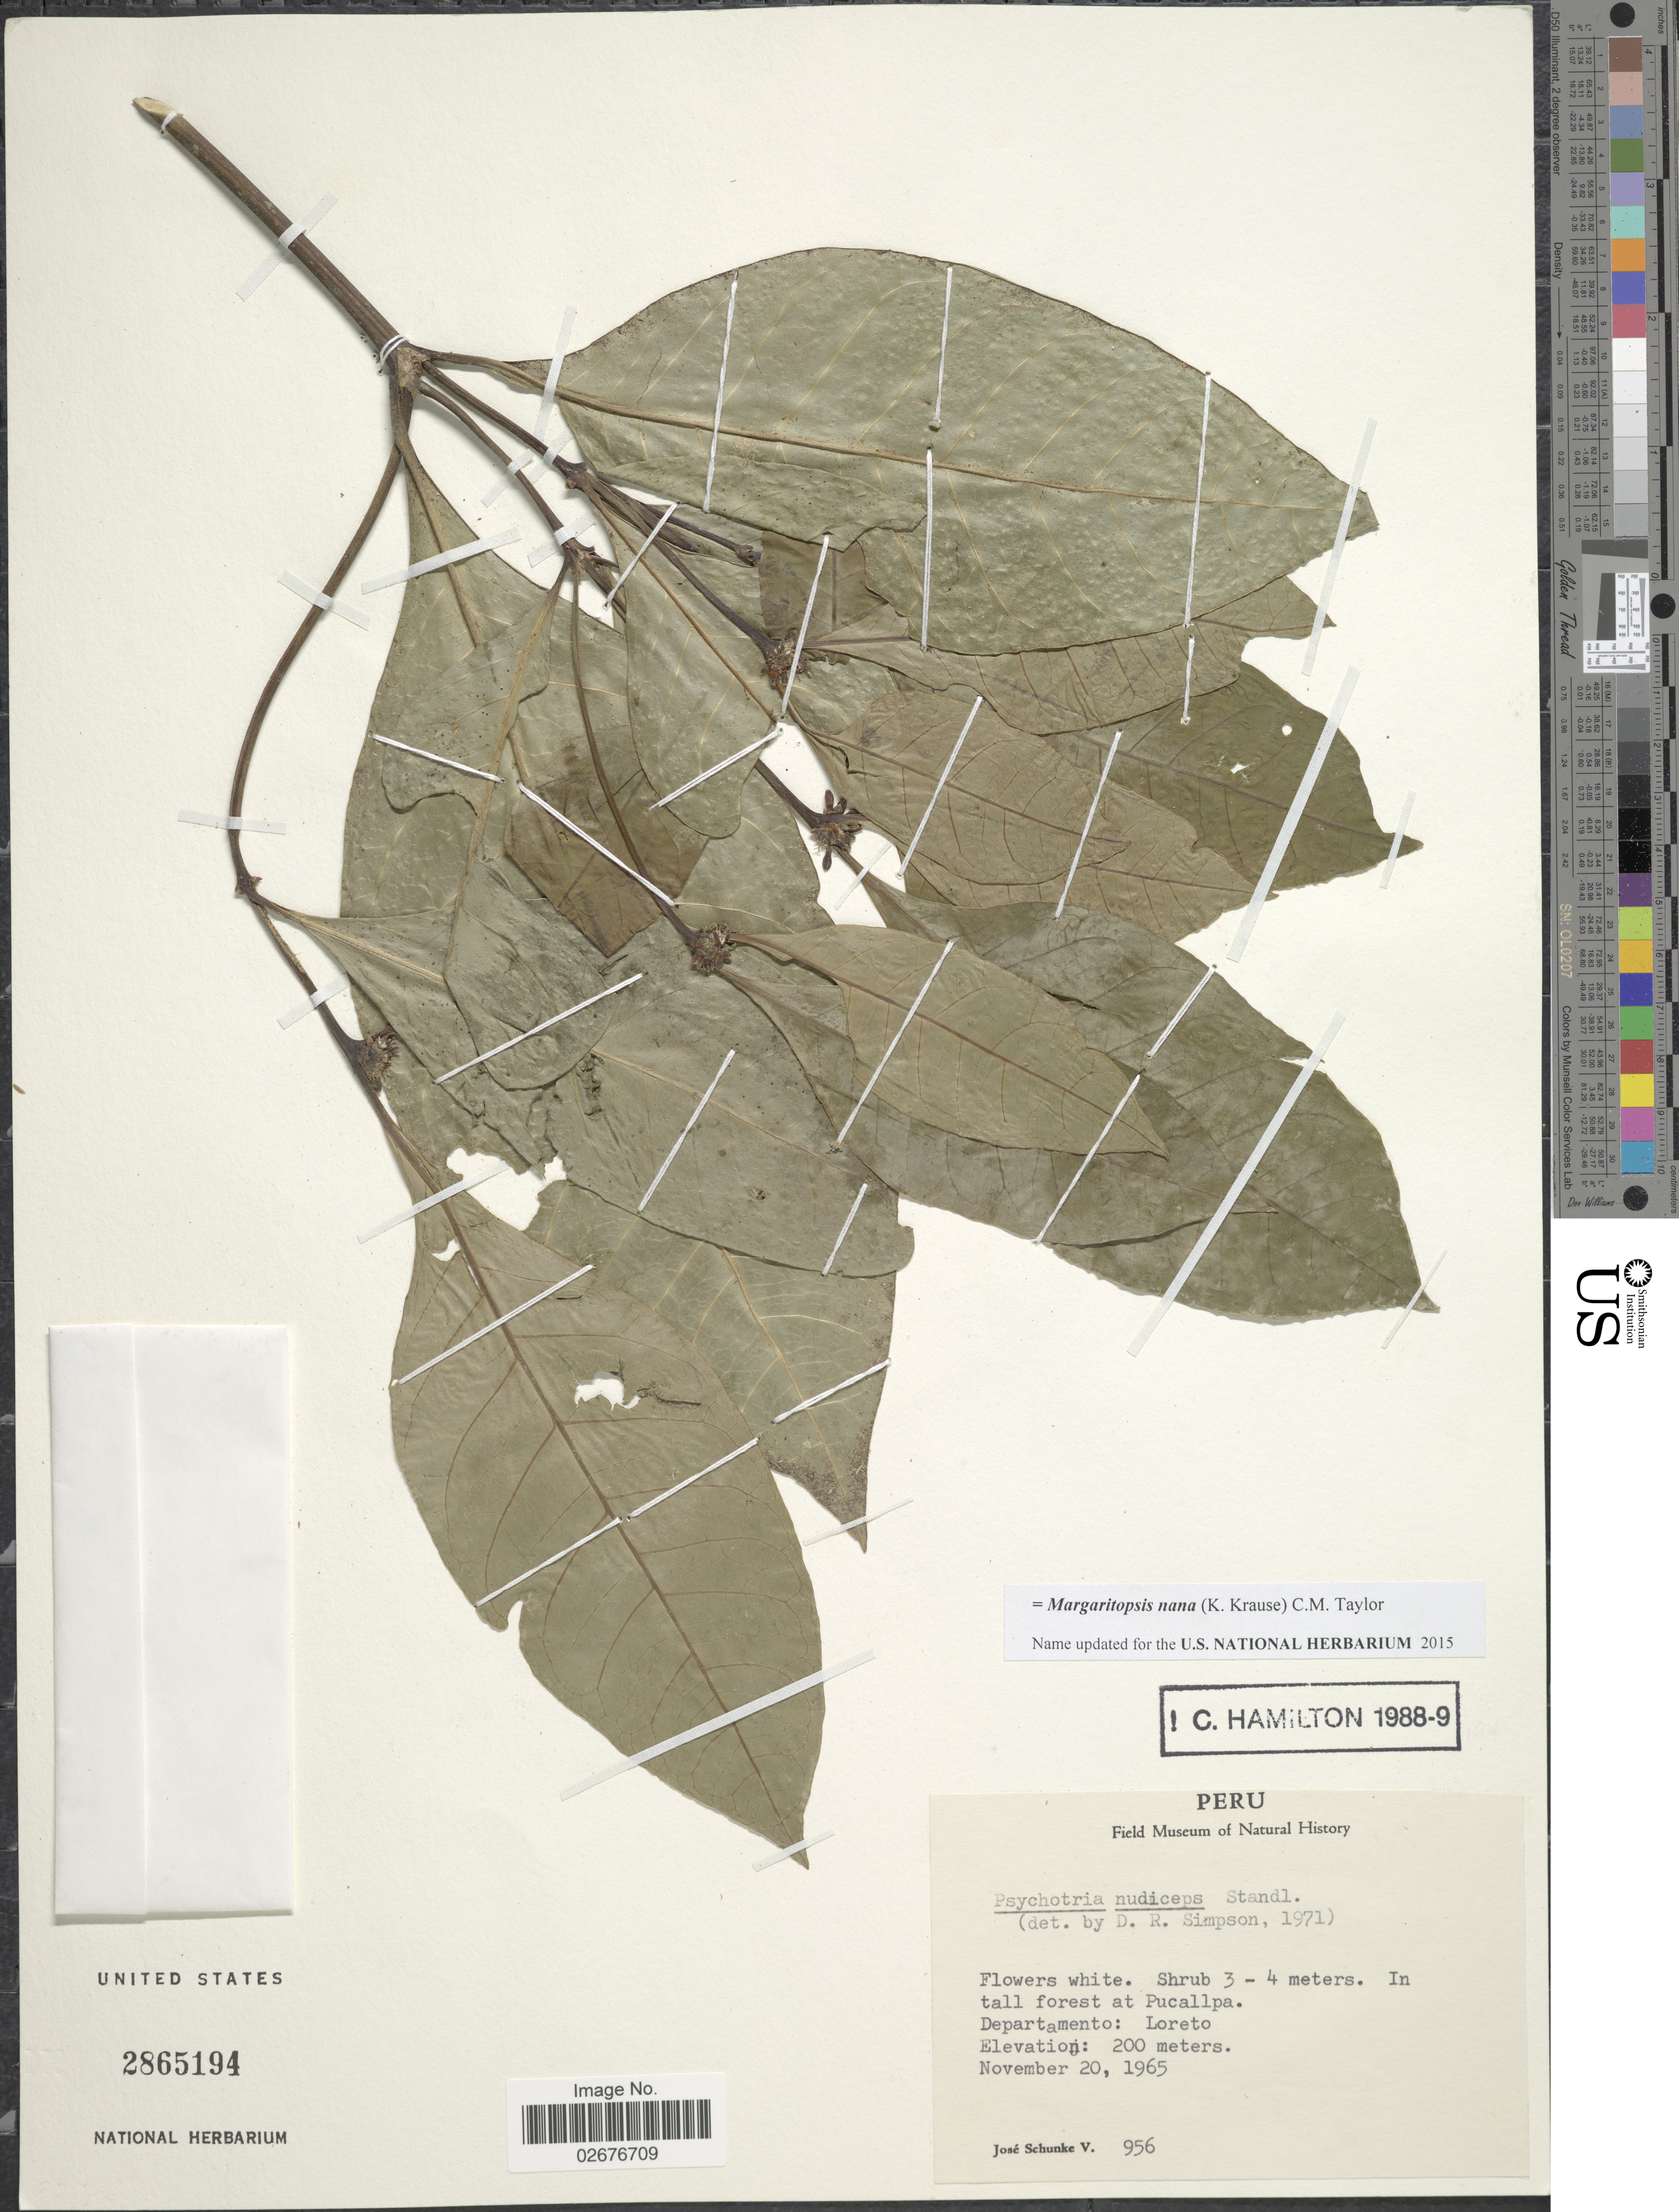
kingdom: Plantae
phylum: Tracheophyta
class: Magnoliopsida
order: Gentianales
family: Rubiaceae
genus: Margaritopsis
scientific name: Margaritopsis nana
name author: (K. Krause) C.M. Taylor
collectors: J. Schunke Vigo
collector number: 956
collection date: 1965-11-20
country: Peru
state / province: Loreto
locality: In tall forest at Pucallpa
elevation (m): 200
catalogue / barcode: US 2865194